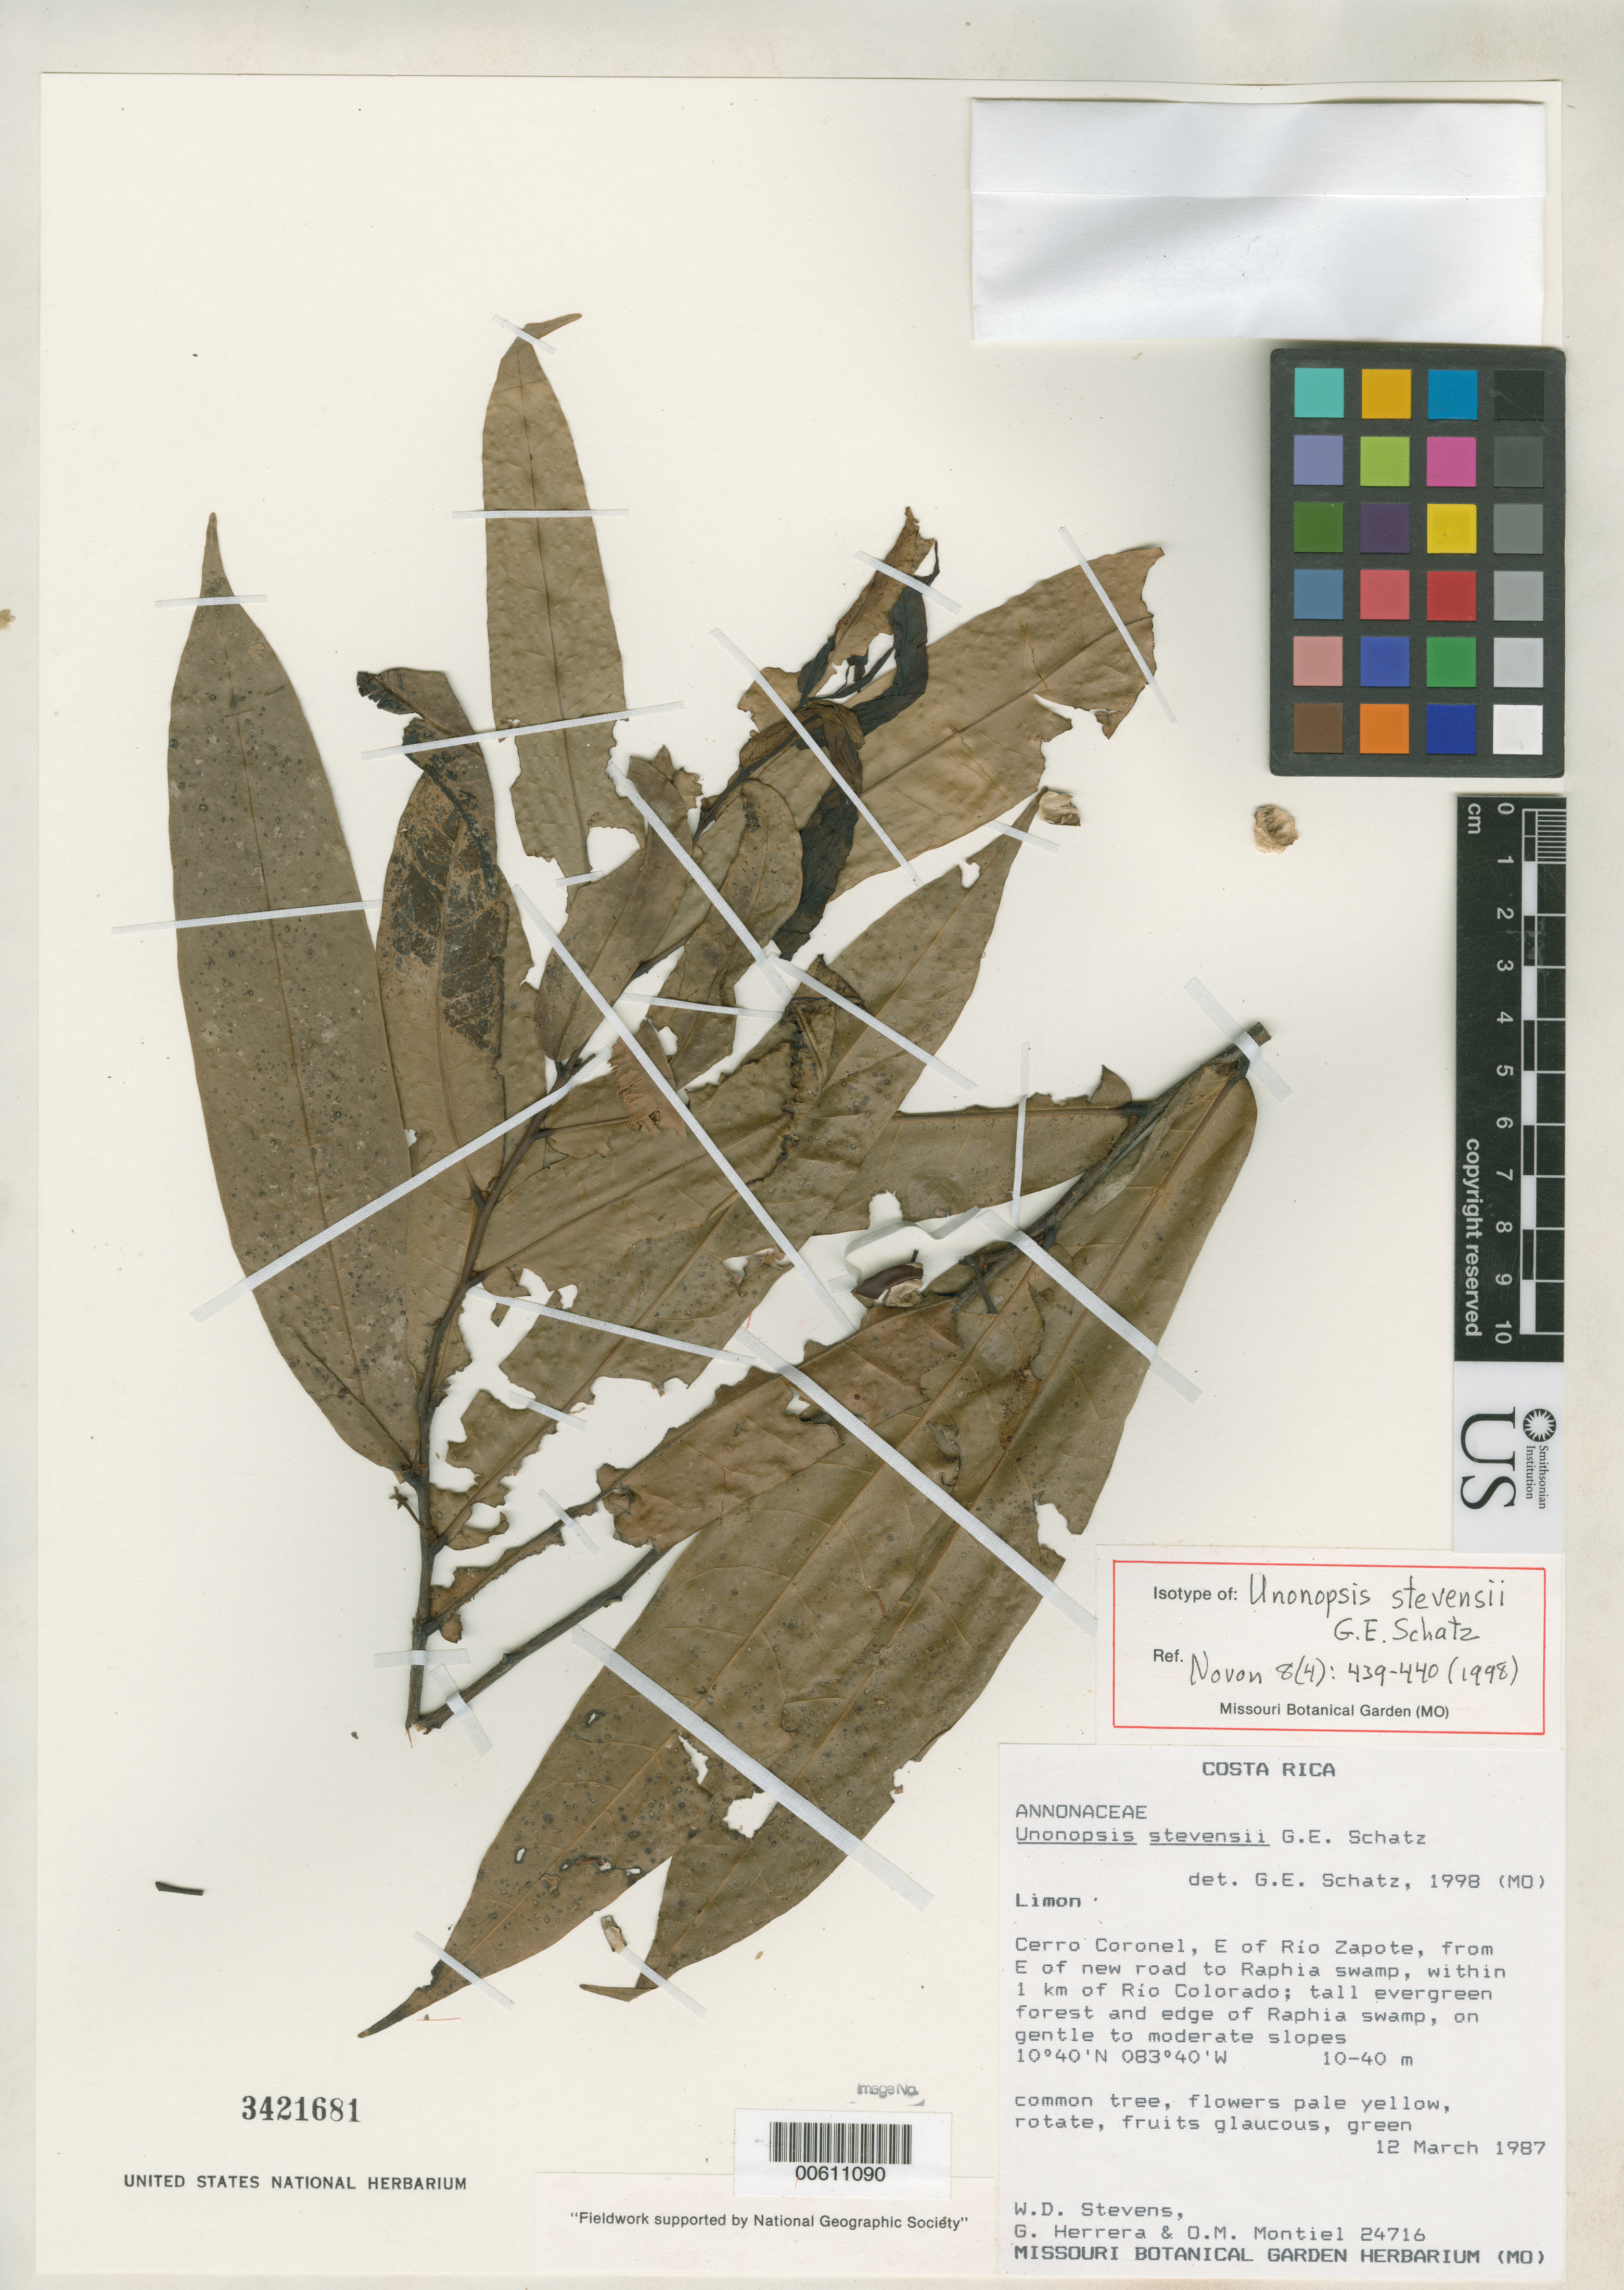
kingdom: Plantae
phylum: Tracheophyta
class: Magnoliopsida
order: Magnoliales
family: Annonaceae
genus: Unonopsis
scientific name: Unonopsis stevensii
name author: G.E. Schatz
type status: Isotype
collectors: W. D. Stevens, G. Herrera Ch. & O. Montiel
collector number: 24716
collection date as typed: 12 Mar 1987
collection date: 1987-03-12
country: Costa Rica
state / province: Limón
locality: Cerro Coronel, E of Rio Zapote, E of new road to Raphia Swamp, near Rio Colorado.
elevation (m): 10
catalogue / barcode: US 3421681